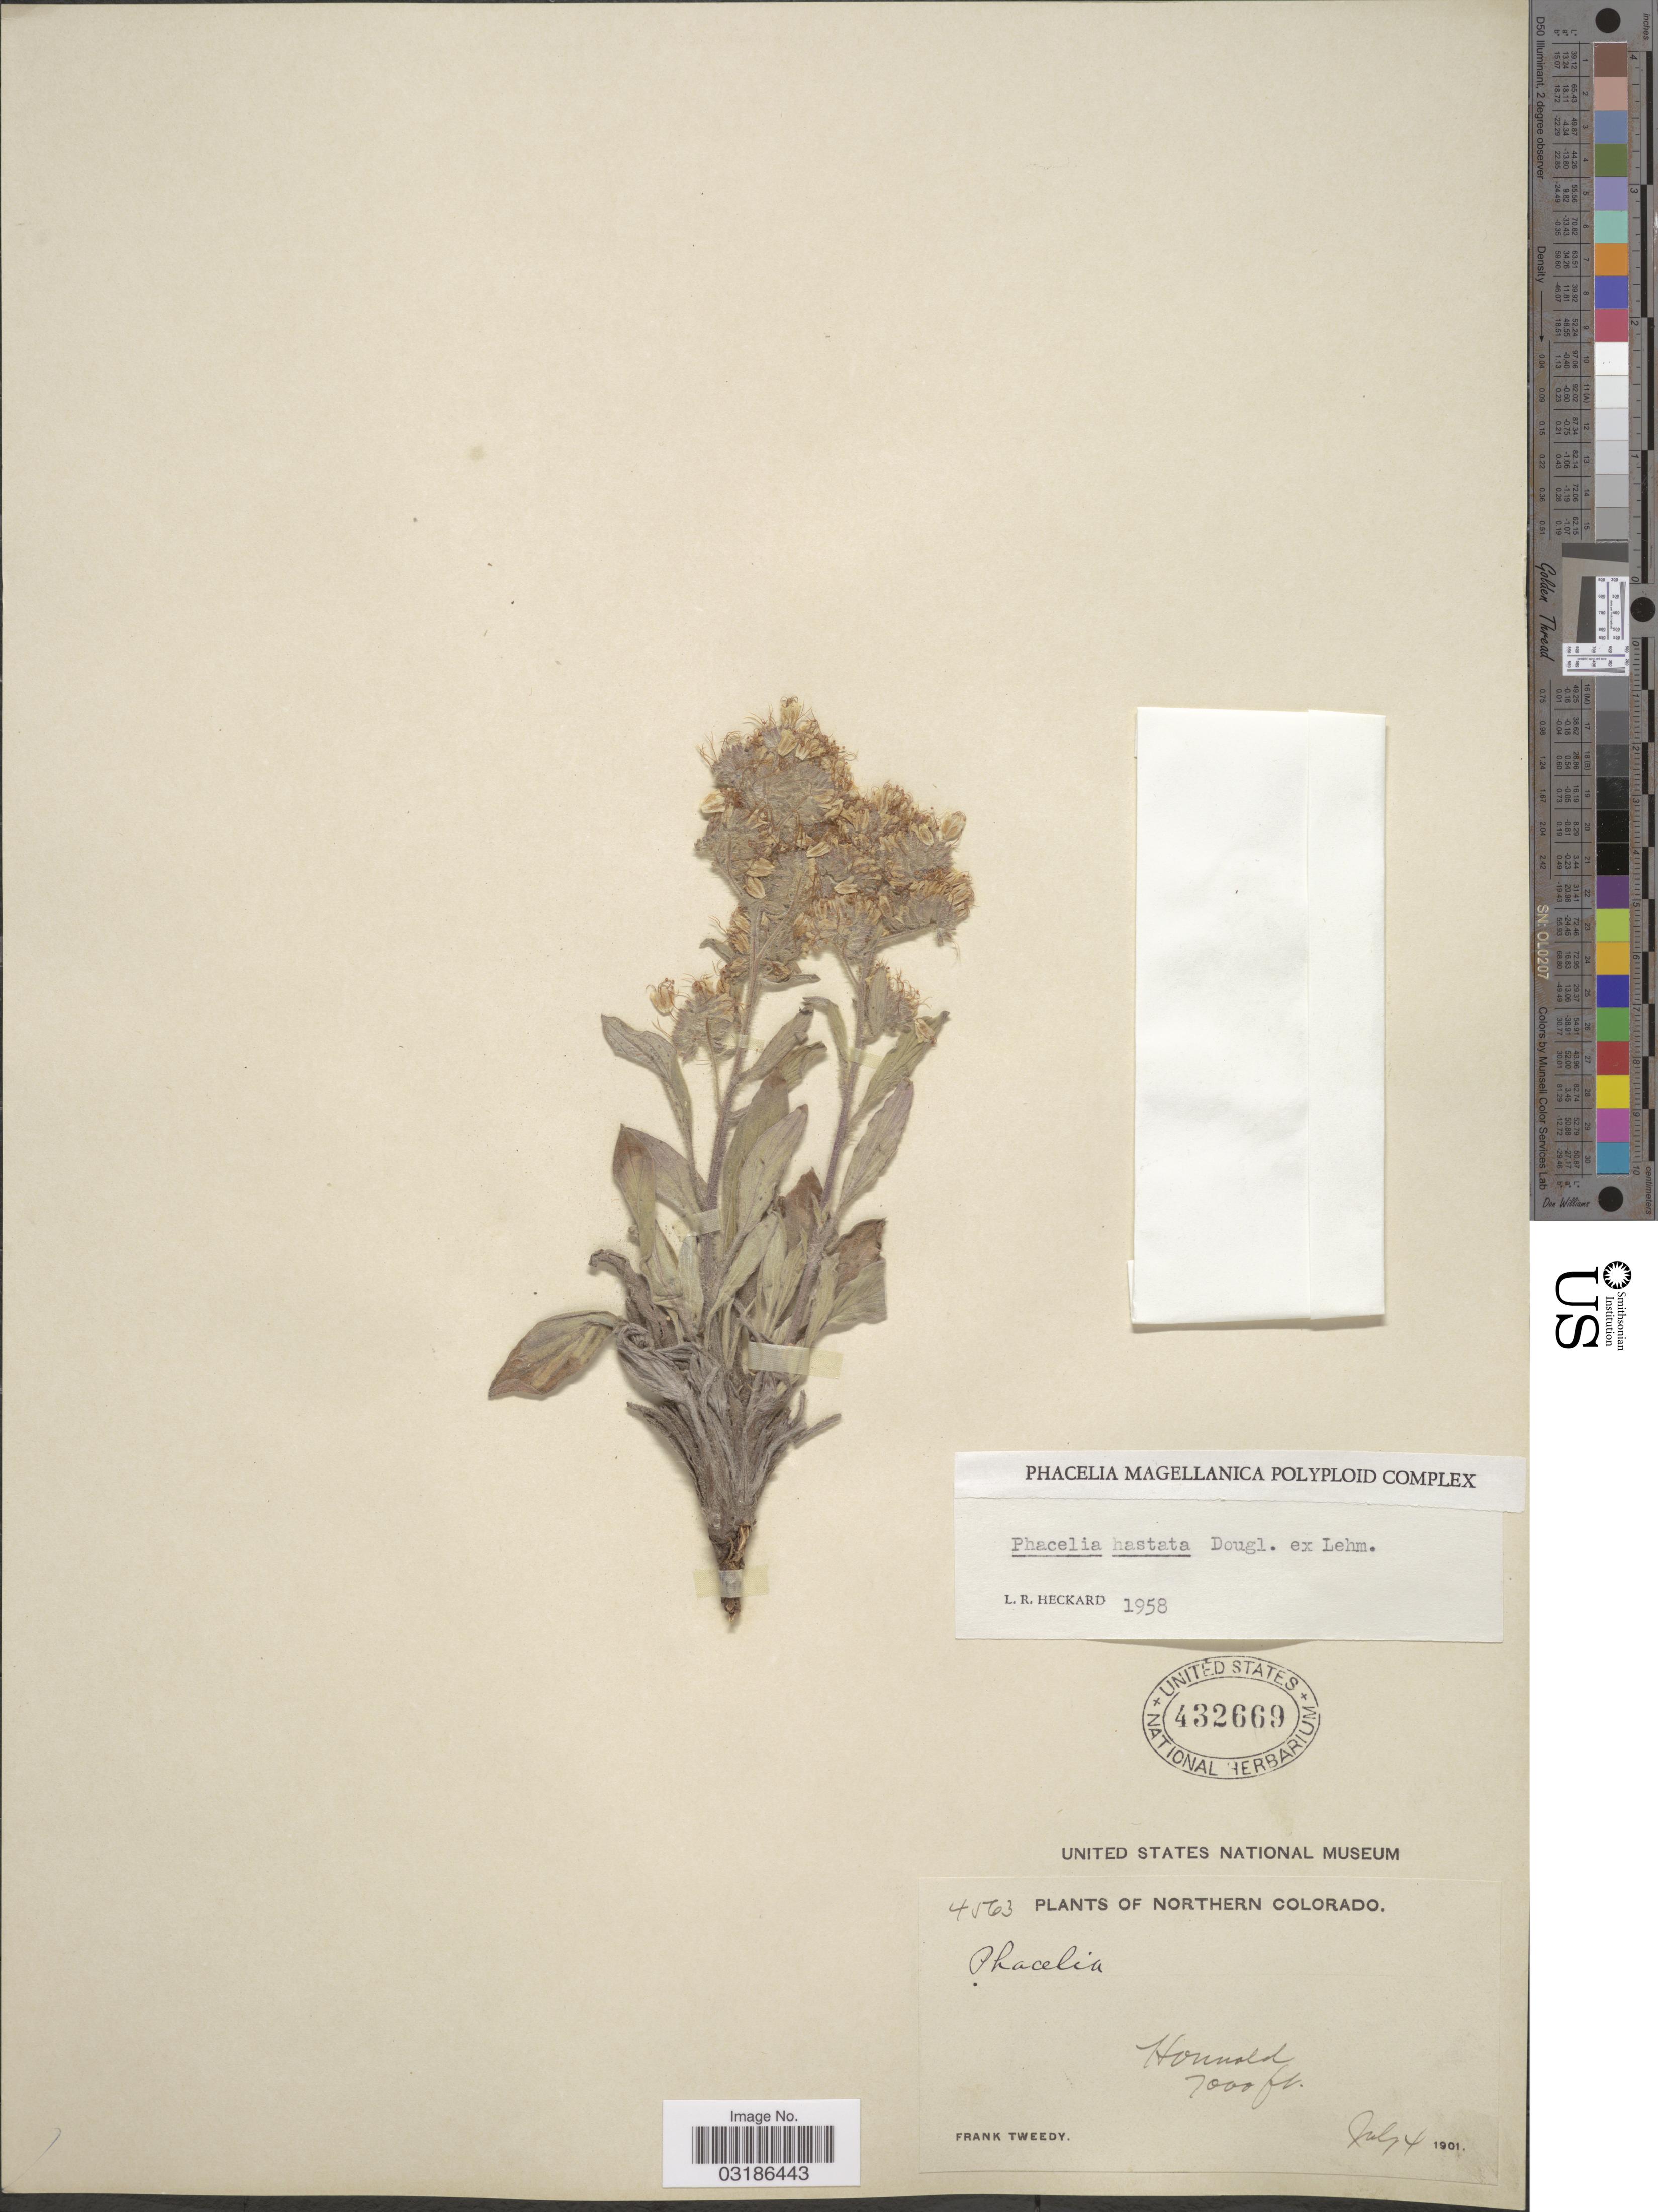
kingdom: Plantae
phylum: Tracheophyta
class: Magnoliopsida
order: Boraginales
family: Hydrophyllaceae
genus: Phacelia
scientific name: Phacelia hastata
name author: Douglas ex Lehm.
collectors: F. Tweedy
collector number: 4563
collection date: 1901-07-04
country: United States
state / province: Colorado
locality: Northern Colorado. Honnald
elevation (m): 2134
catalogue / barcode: US 432669